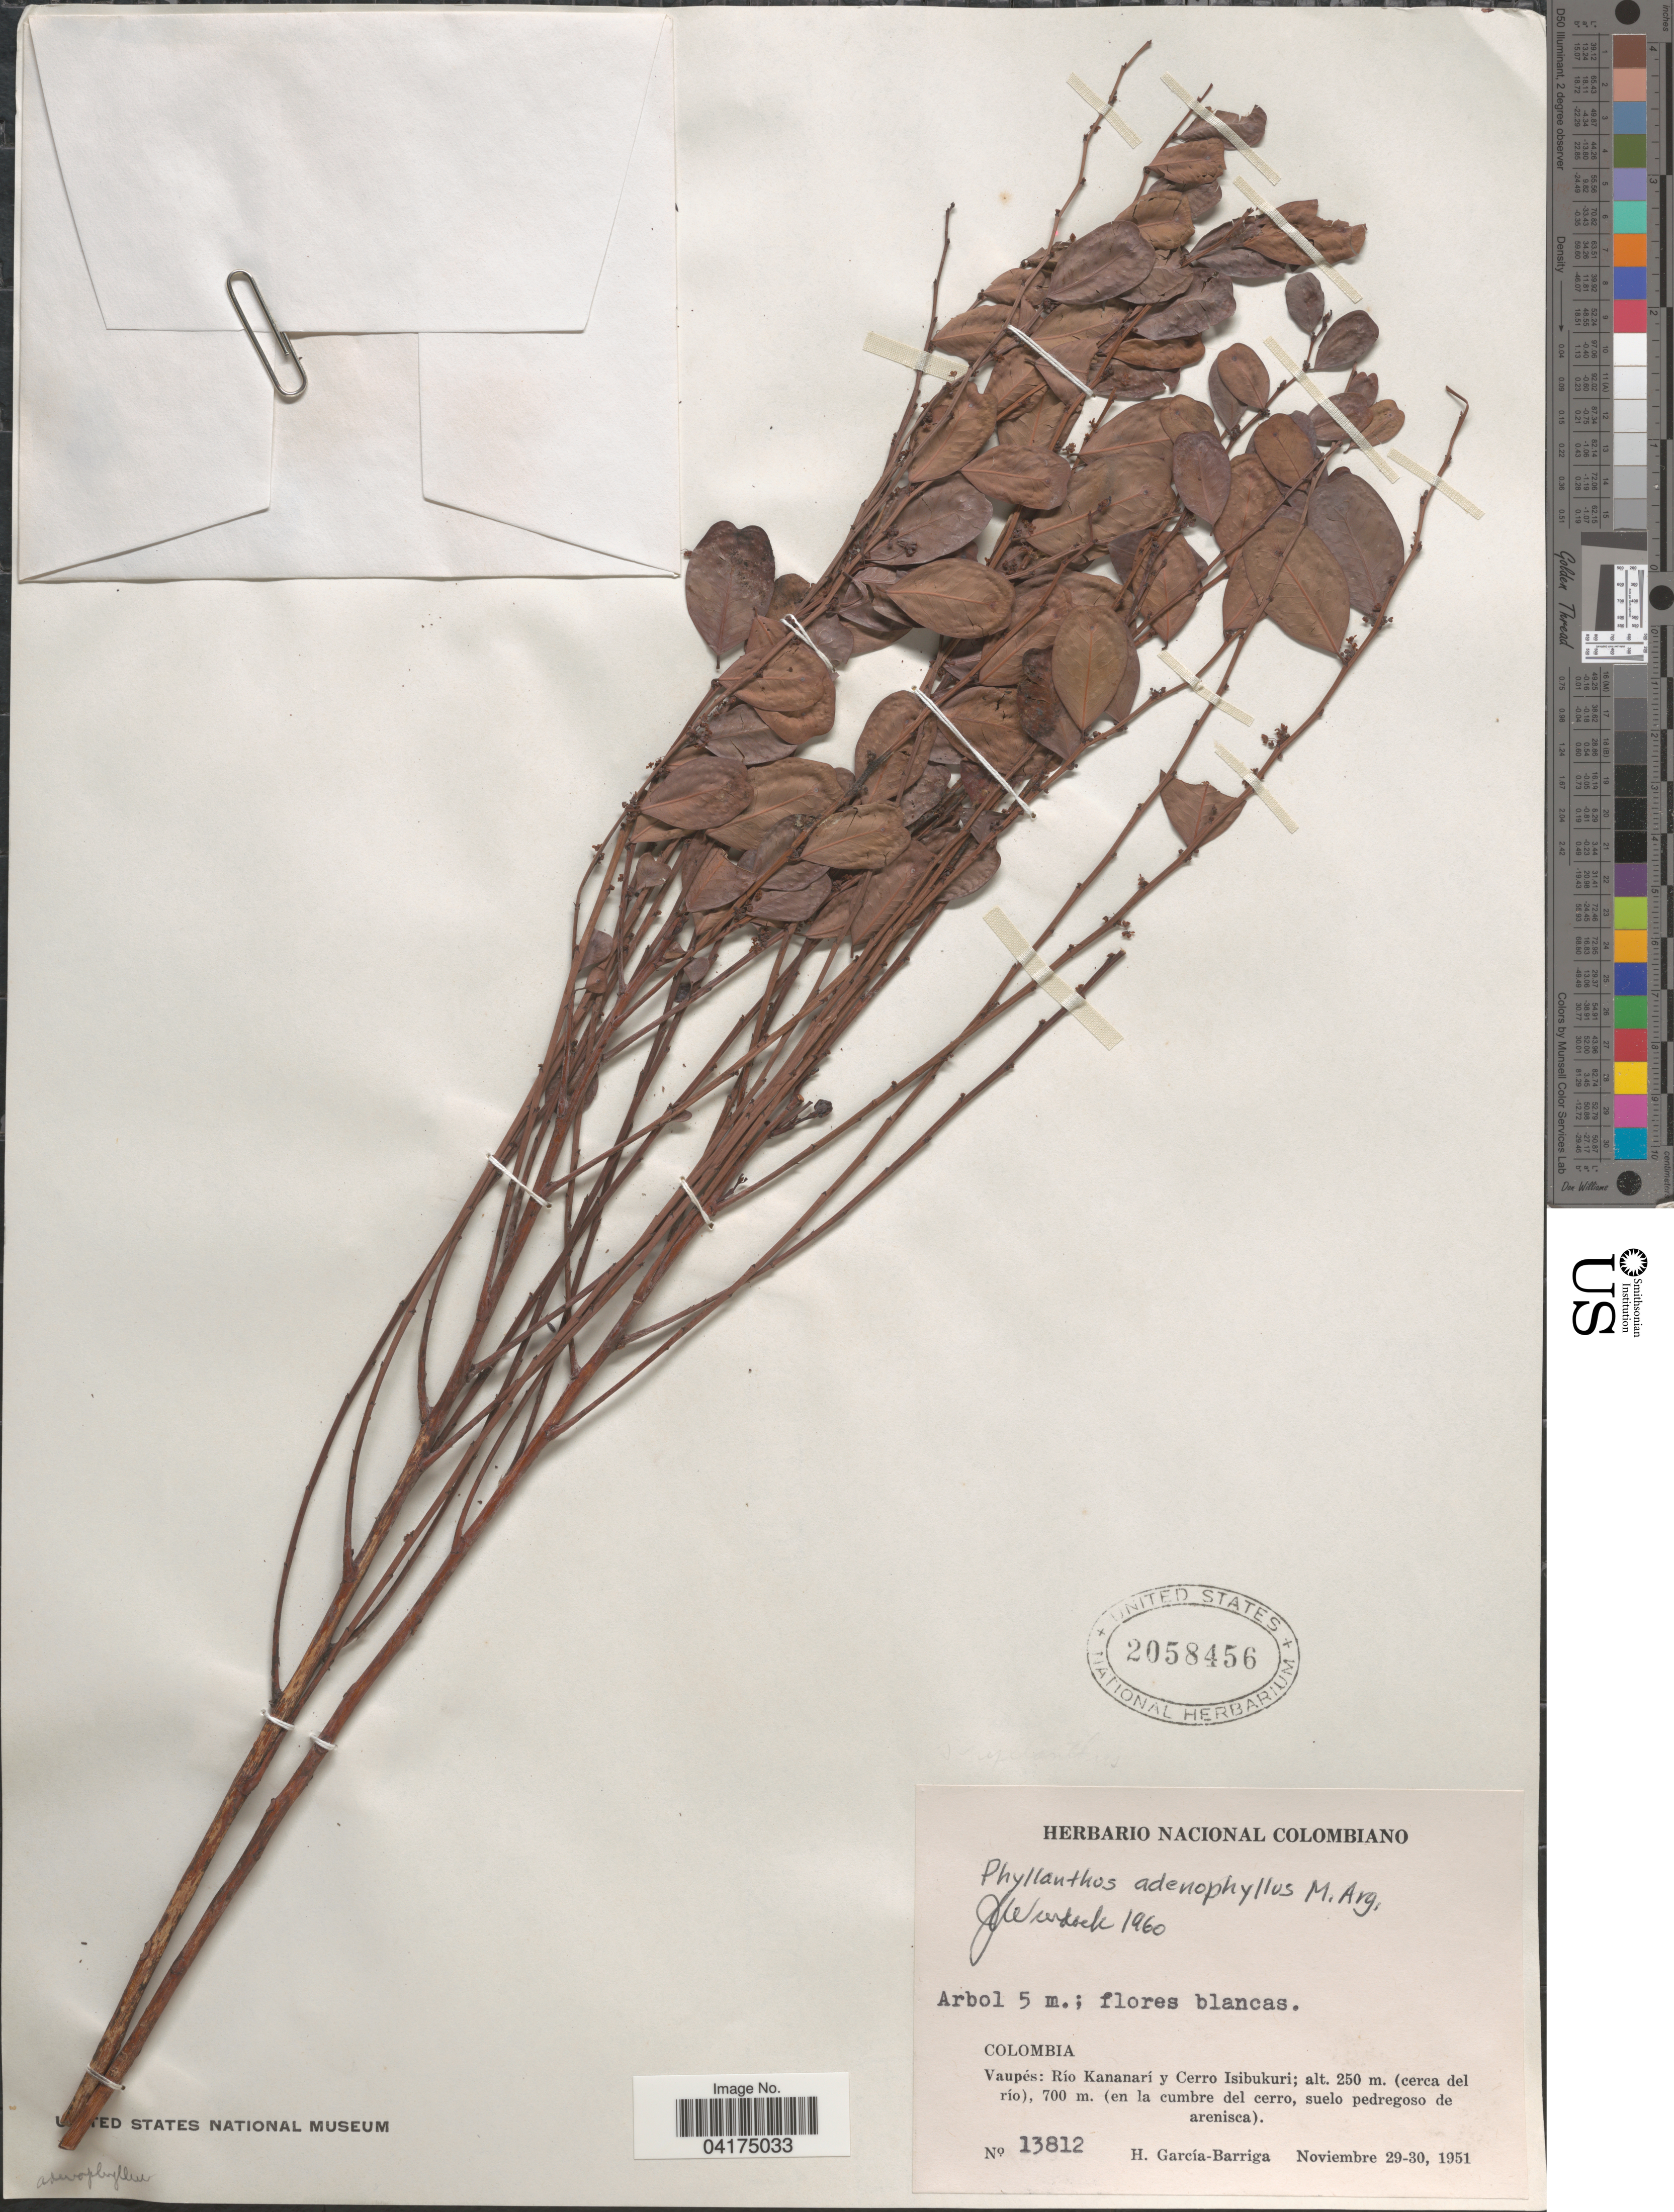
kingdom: Plantae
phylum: Tracheophyta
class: Magnoliopsida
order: Malpighiales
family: Phyllanthaceae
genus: Phyllanthus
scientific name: Phyllanthus adenophyllus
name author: Müll. Arg.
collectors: H. García Barriga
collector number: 13812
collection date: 1951-11-29/1951-11-30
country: Colombia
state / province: Vaupés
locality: Río Kananarí y Cerro Isibukuri (cerca del río).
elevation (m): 250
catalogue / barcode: US 2058456